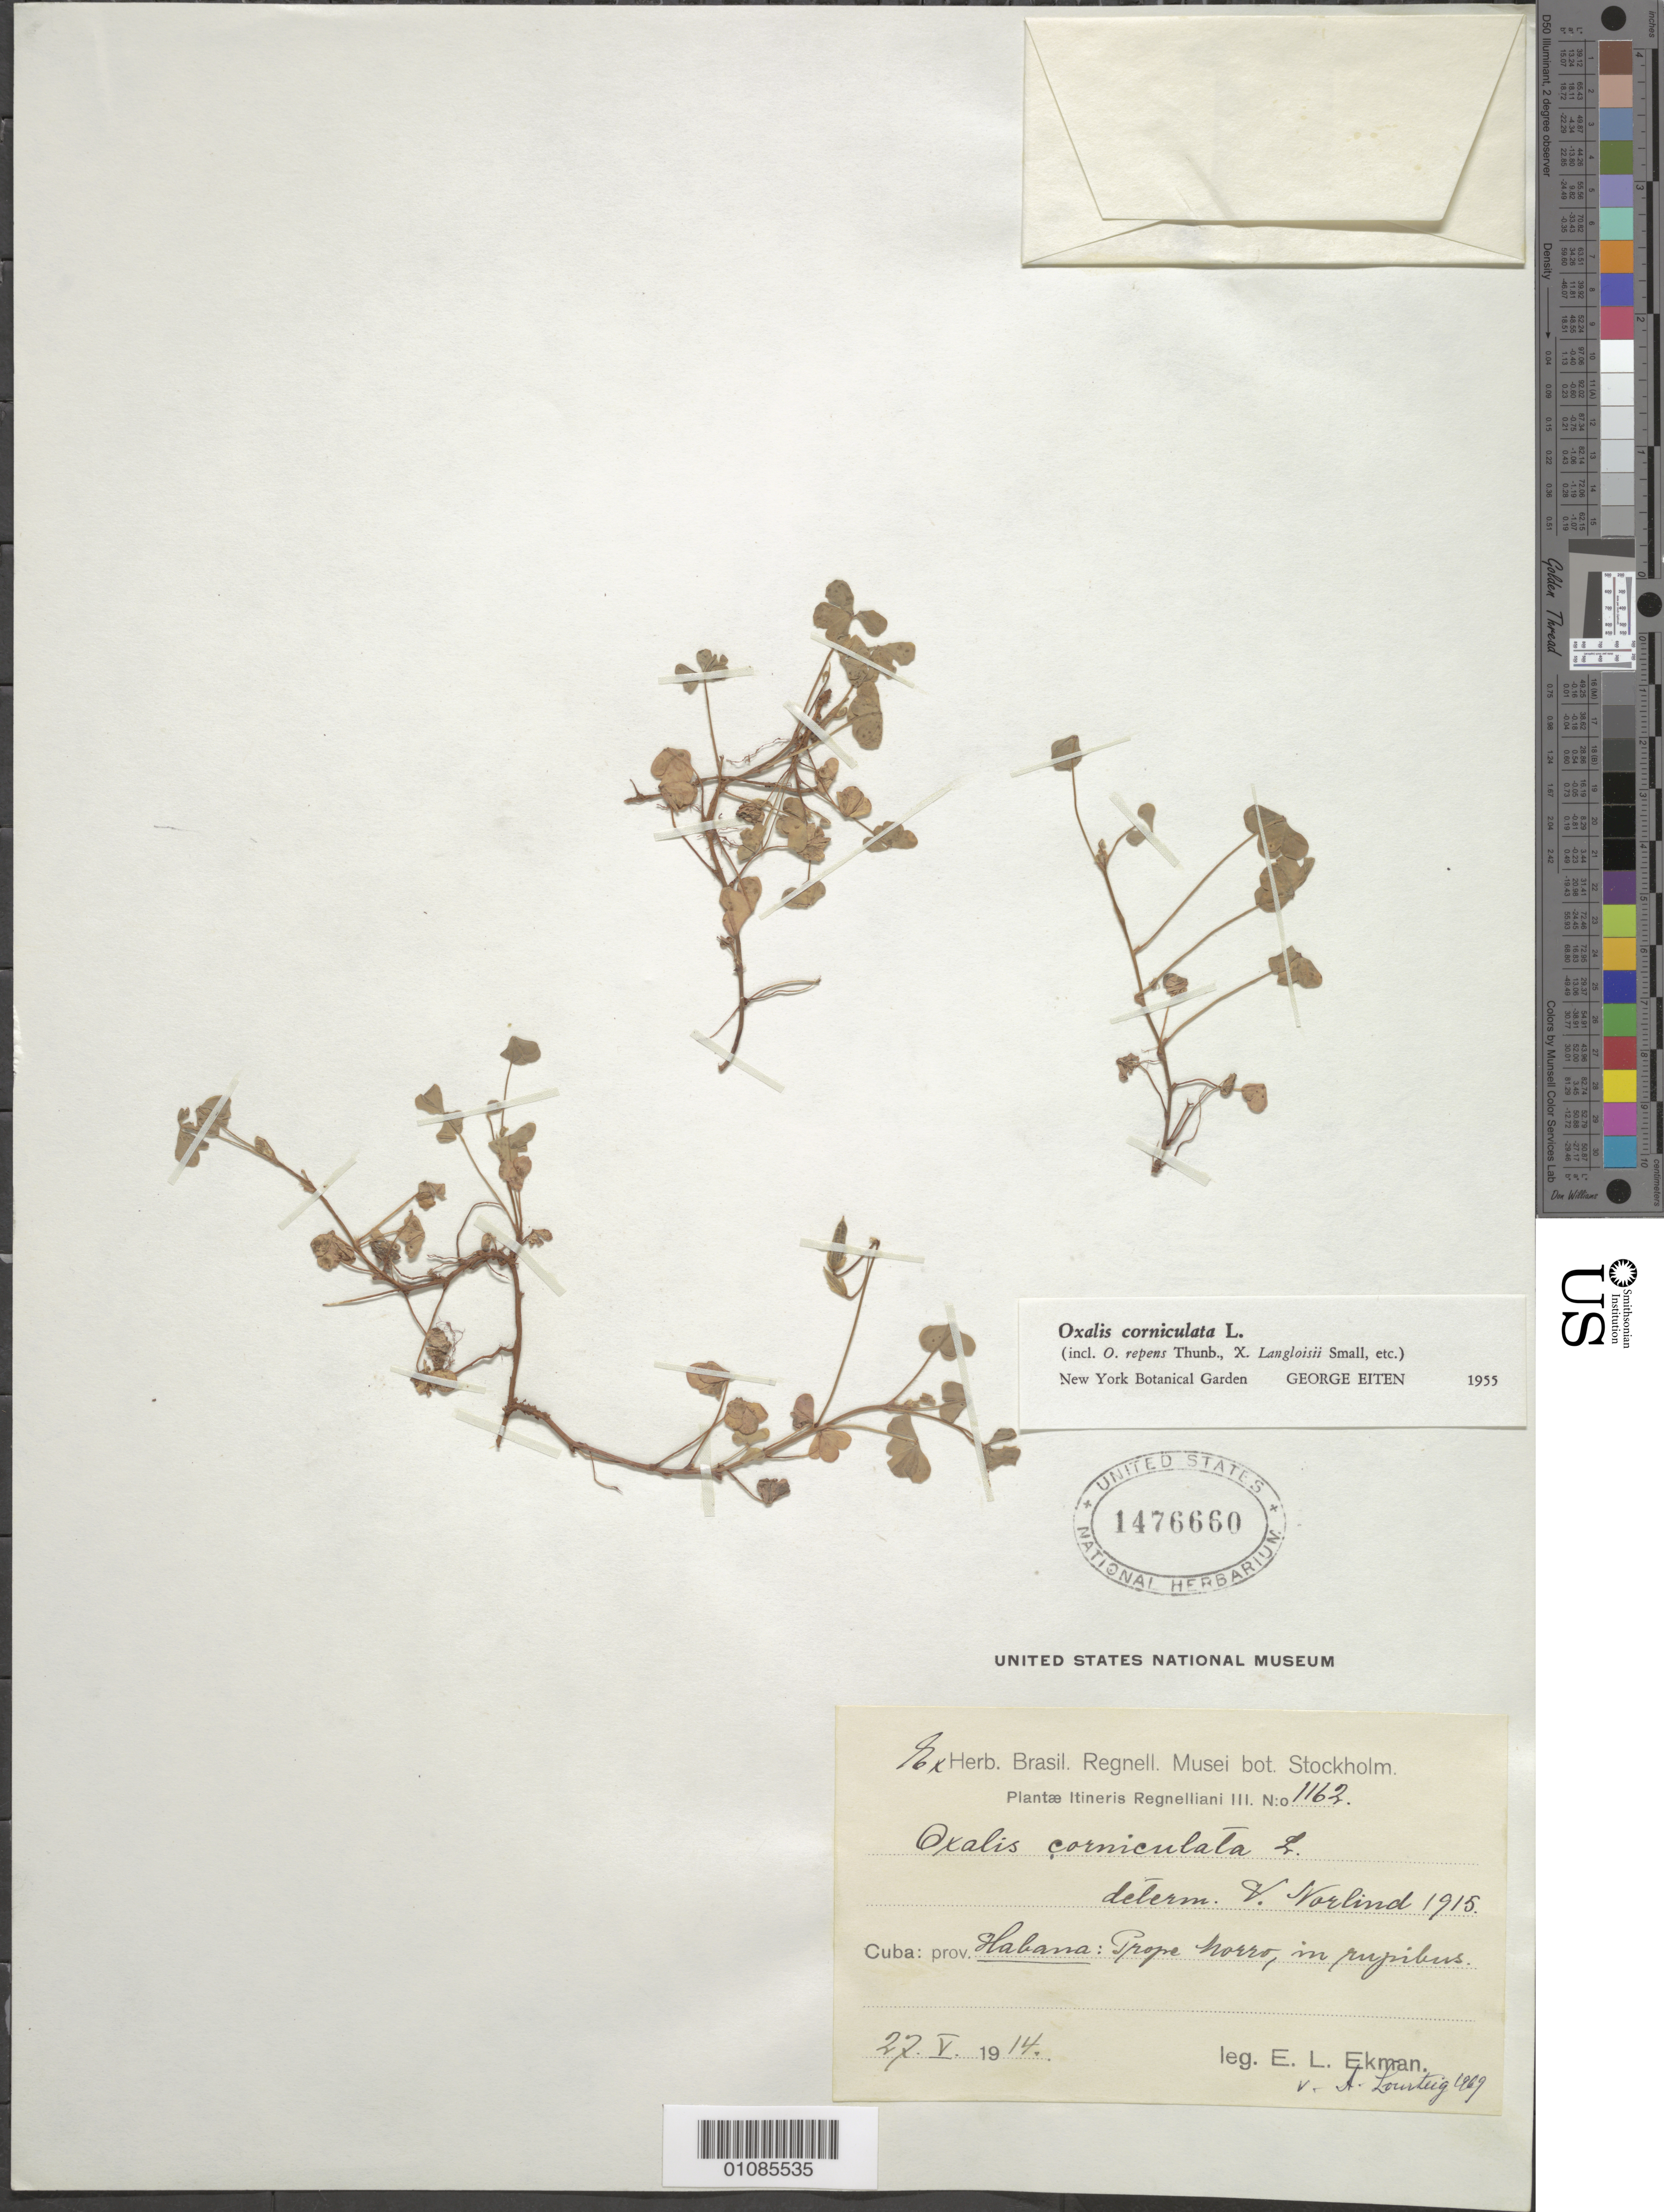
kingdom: Plantae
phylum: Tracheophyta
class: Magnoliopsida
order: Oxalidales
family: Oxalidaceae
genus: Oxalis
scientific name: Oxalis corniculata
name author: L.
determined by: Eiten, G.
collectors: E. L. Ekman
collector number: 1163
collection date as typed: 27 --- 1914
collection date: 1914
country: Cuba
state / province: Holguín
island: Cuba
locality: Holguín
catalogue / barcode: US 1476660